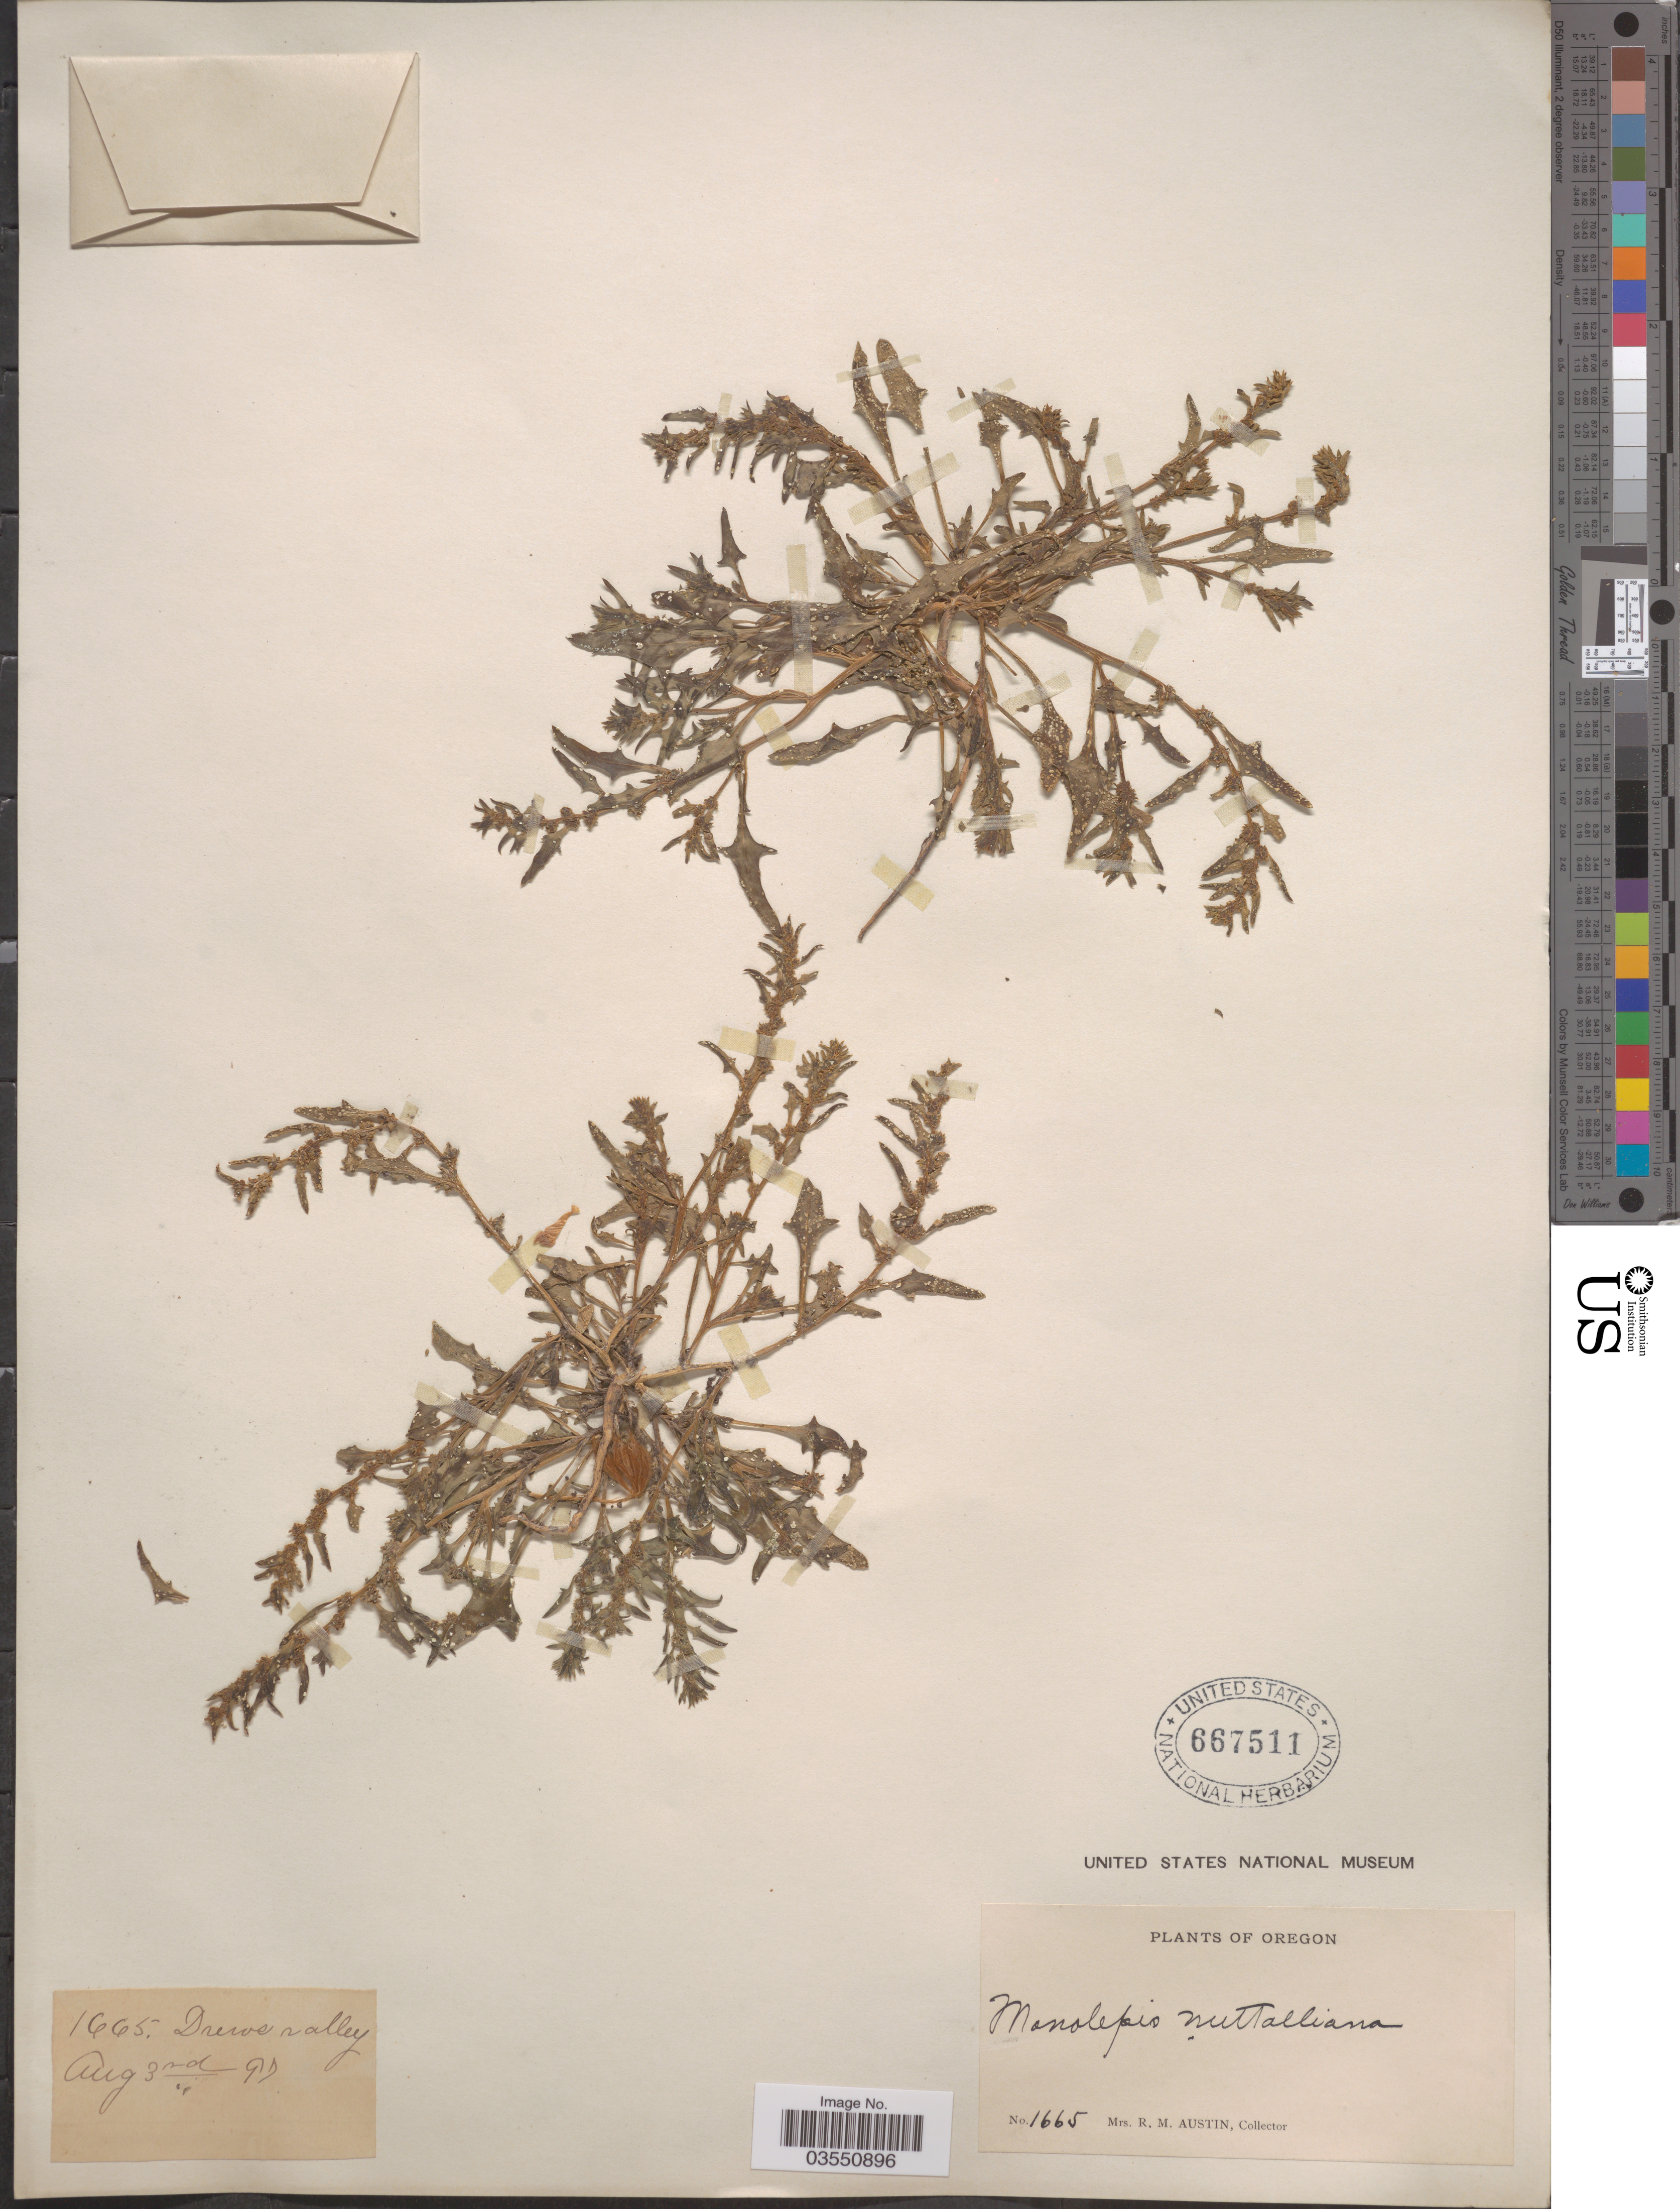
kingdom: Plantae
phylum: Tracheophyta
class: Magnoliopsida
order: Caryophyllales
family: Amaranthaceae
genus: Blitum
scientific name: Blitum nuttallianum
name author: Schult.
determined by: U.S. National Herbarium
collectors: R. Austin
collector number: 1665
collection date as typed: Transcribed d/m/y: 3/8/97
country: United States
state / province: Oregon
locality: Drews Valley.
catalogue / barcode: US 667511